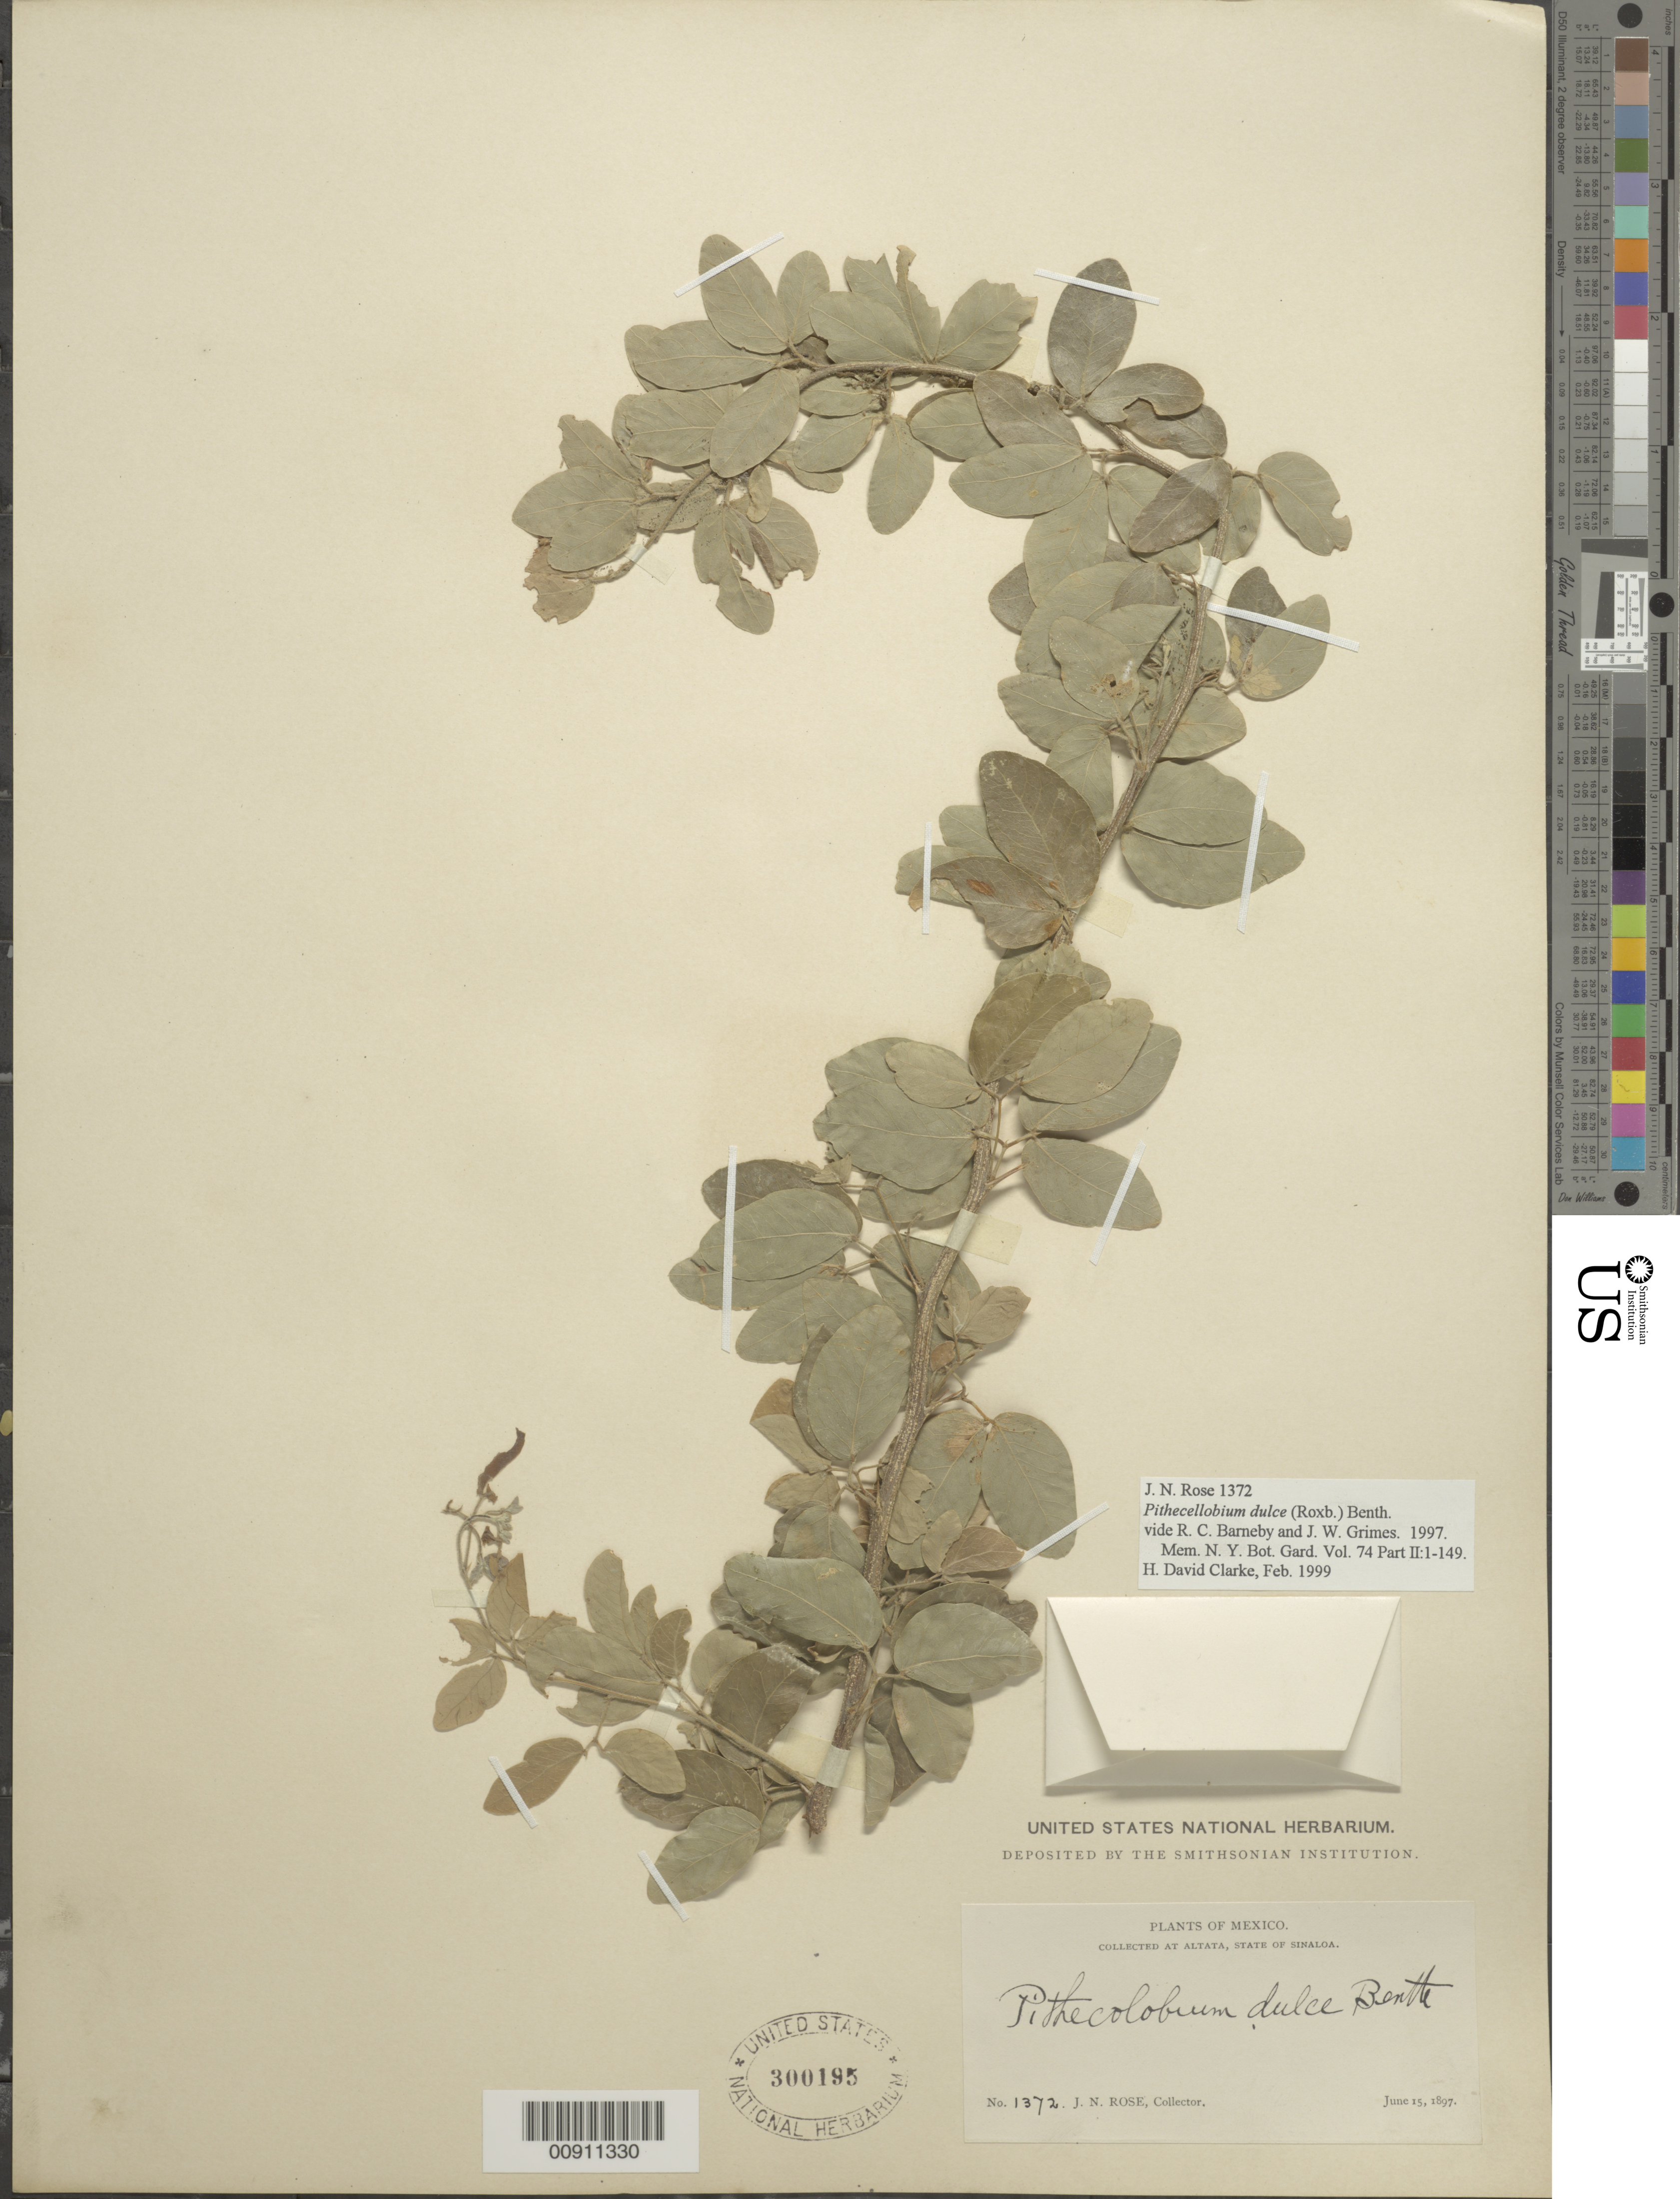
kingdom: Plantae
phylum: Tracheophyta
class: Magnoliopsida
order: Fabales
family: Fabaceae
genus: Pithecellobium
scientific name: Pithecellobium dulce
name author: (Roxb.) Benth.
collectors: J. N. Rose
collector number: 1372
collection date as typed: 15 Jun 1897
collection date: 1897-06-15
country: Mexico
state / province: Sinaloa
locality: Altata, State of Sinaloa.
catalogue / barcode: US 300195